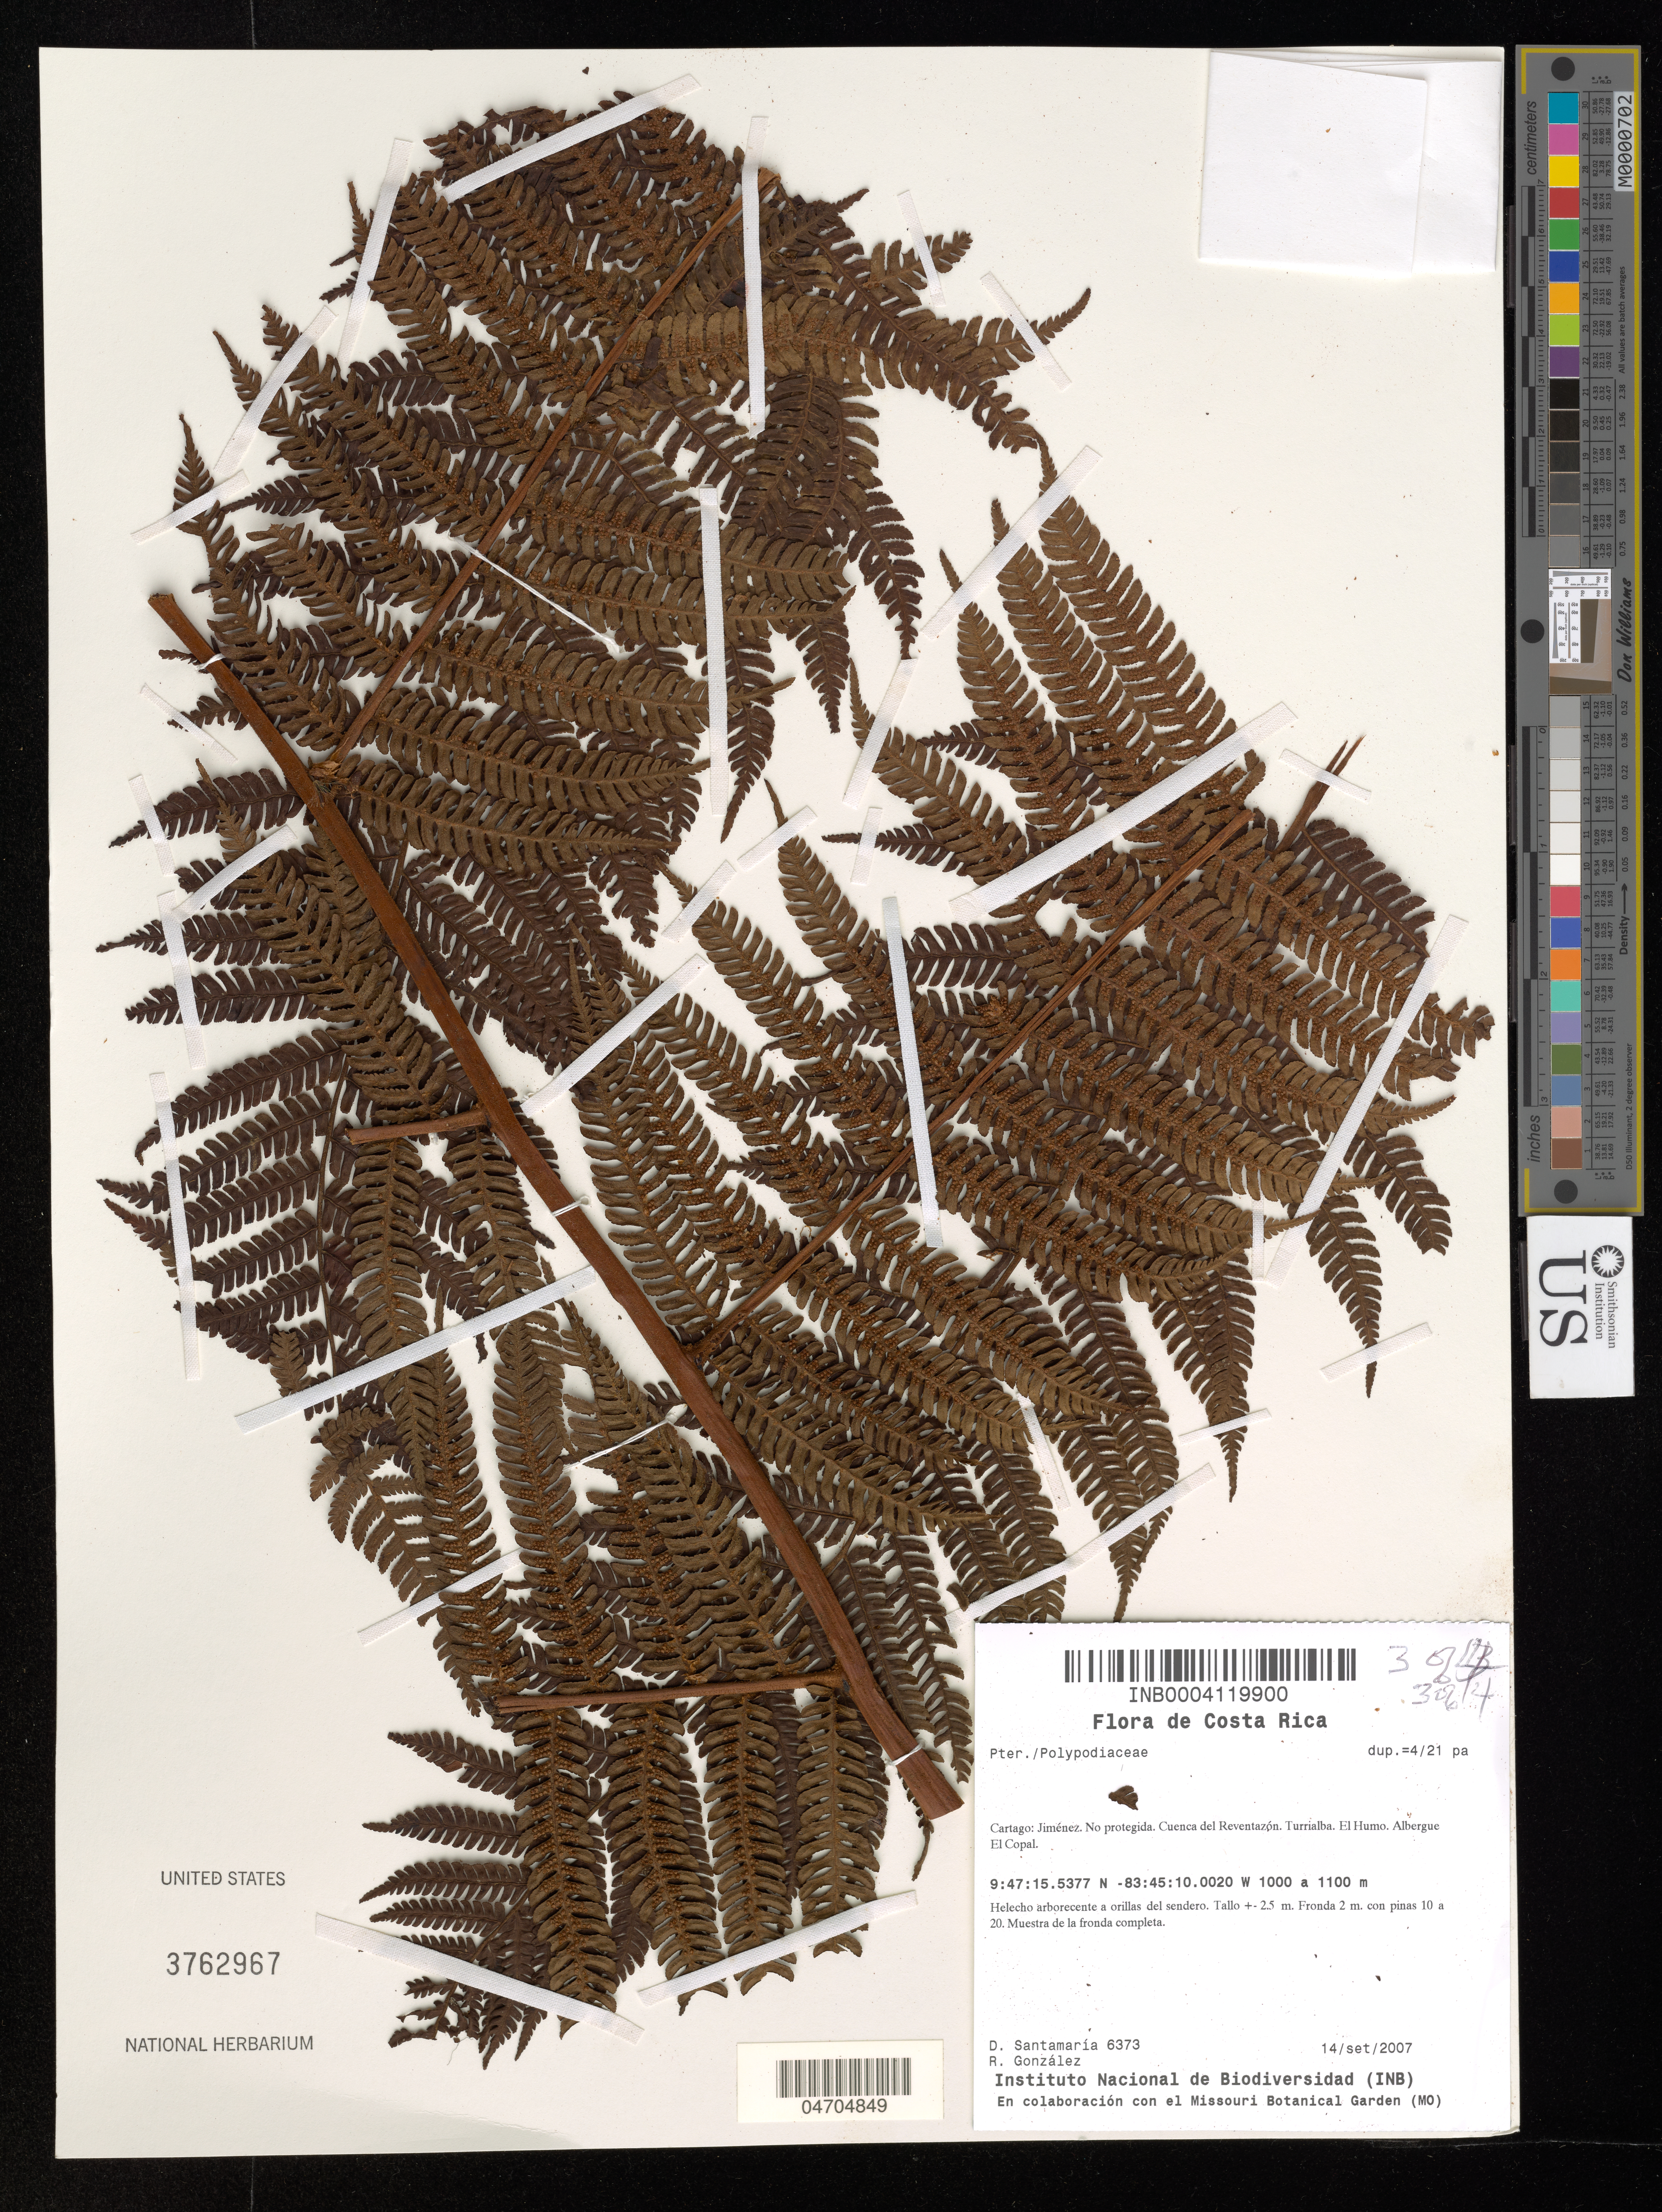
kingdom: Plantae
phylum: Tracheophyta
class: Magnoliopsida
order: Caryophyllales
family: Polygonaceae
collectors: D. Santamaria & R. González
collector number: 6373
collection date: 2007-09-14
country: Costa Rica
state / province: Cartago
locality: Jiménez. No protegida. Cuenca del Reventazón. Turrialba. El Humo. Albergue El Copal.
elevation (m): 1000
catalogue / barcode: US 3762967